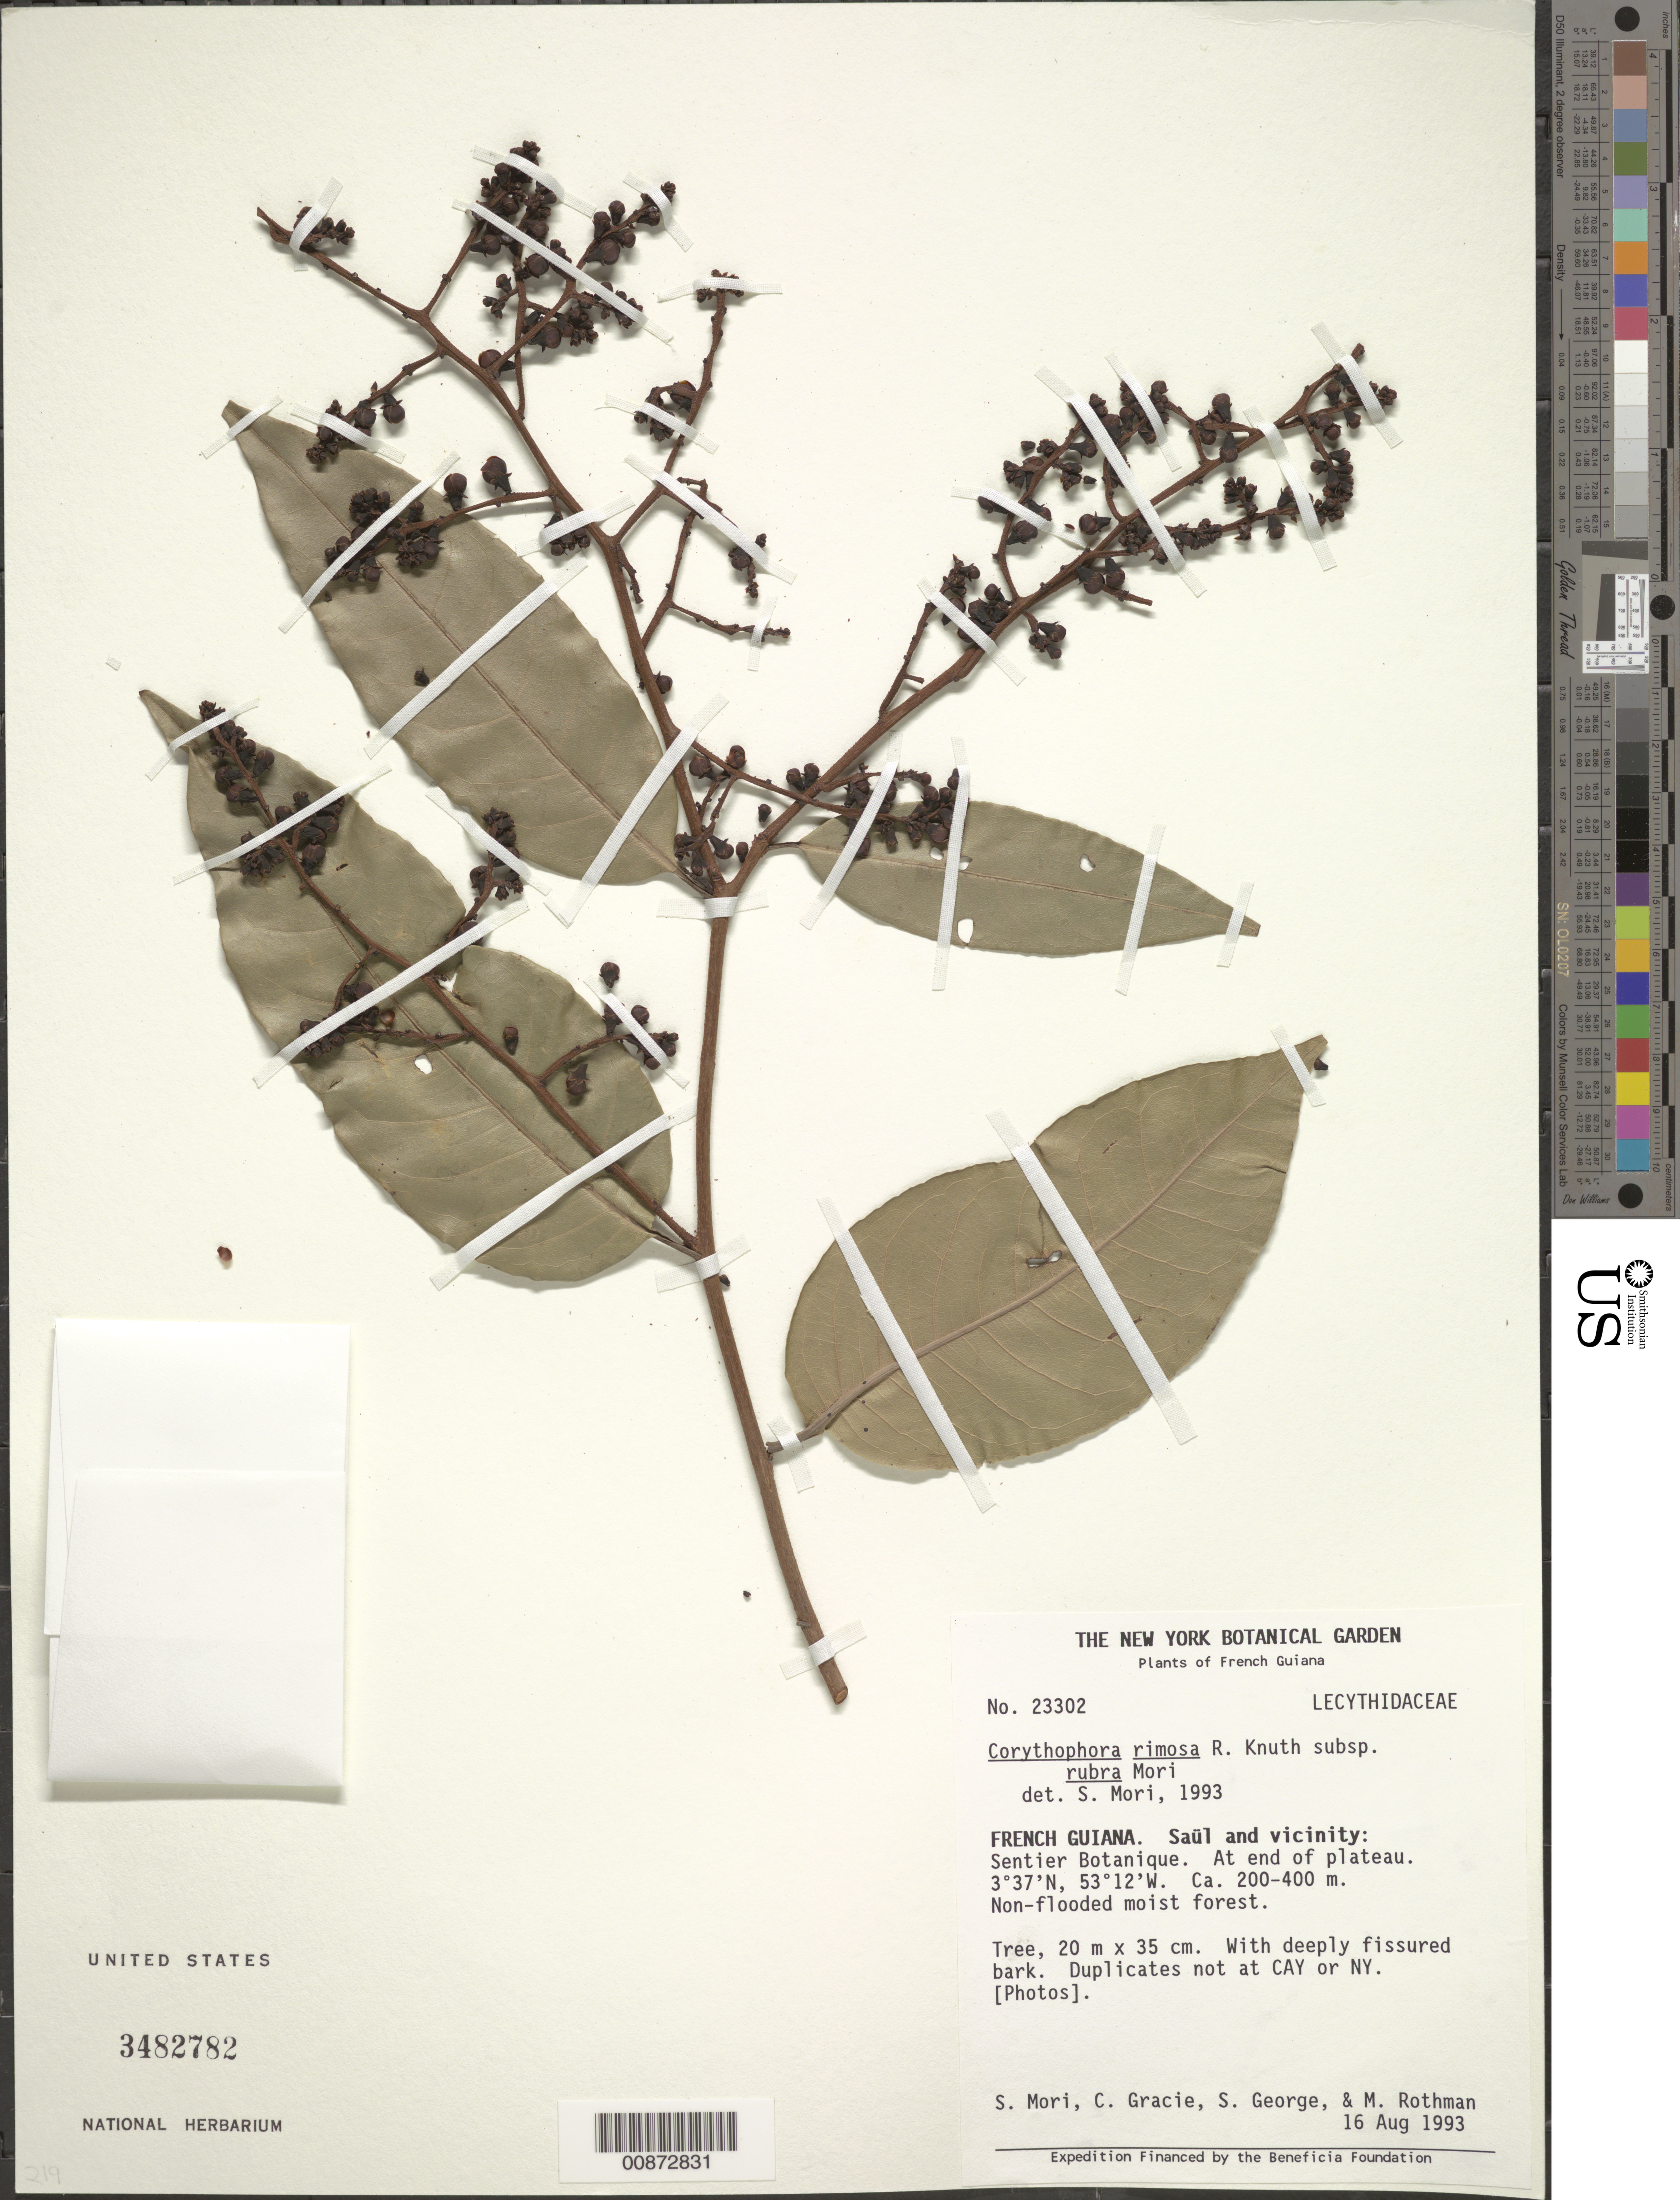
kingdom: Plantae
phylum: Tracheophyta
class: Magnoliopsida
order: Ericales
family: Lecythidaceae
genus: Corythophora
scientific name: Corythophora rimosa subsp. rubra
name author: S.A. Mori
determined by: Mori, Scott A.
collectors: S. Mori, C. A. Gracie, S. George & M. Rothman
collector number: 23302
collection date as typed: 16-Aug-93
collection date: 1993-08-16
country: French Guiana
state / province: Saint-Laurent-du-Maroni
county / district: Saül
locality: Saül and vic., Sentier Botanique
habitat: Non-flooded moist forest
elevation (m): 200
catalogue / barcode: US 3482782